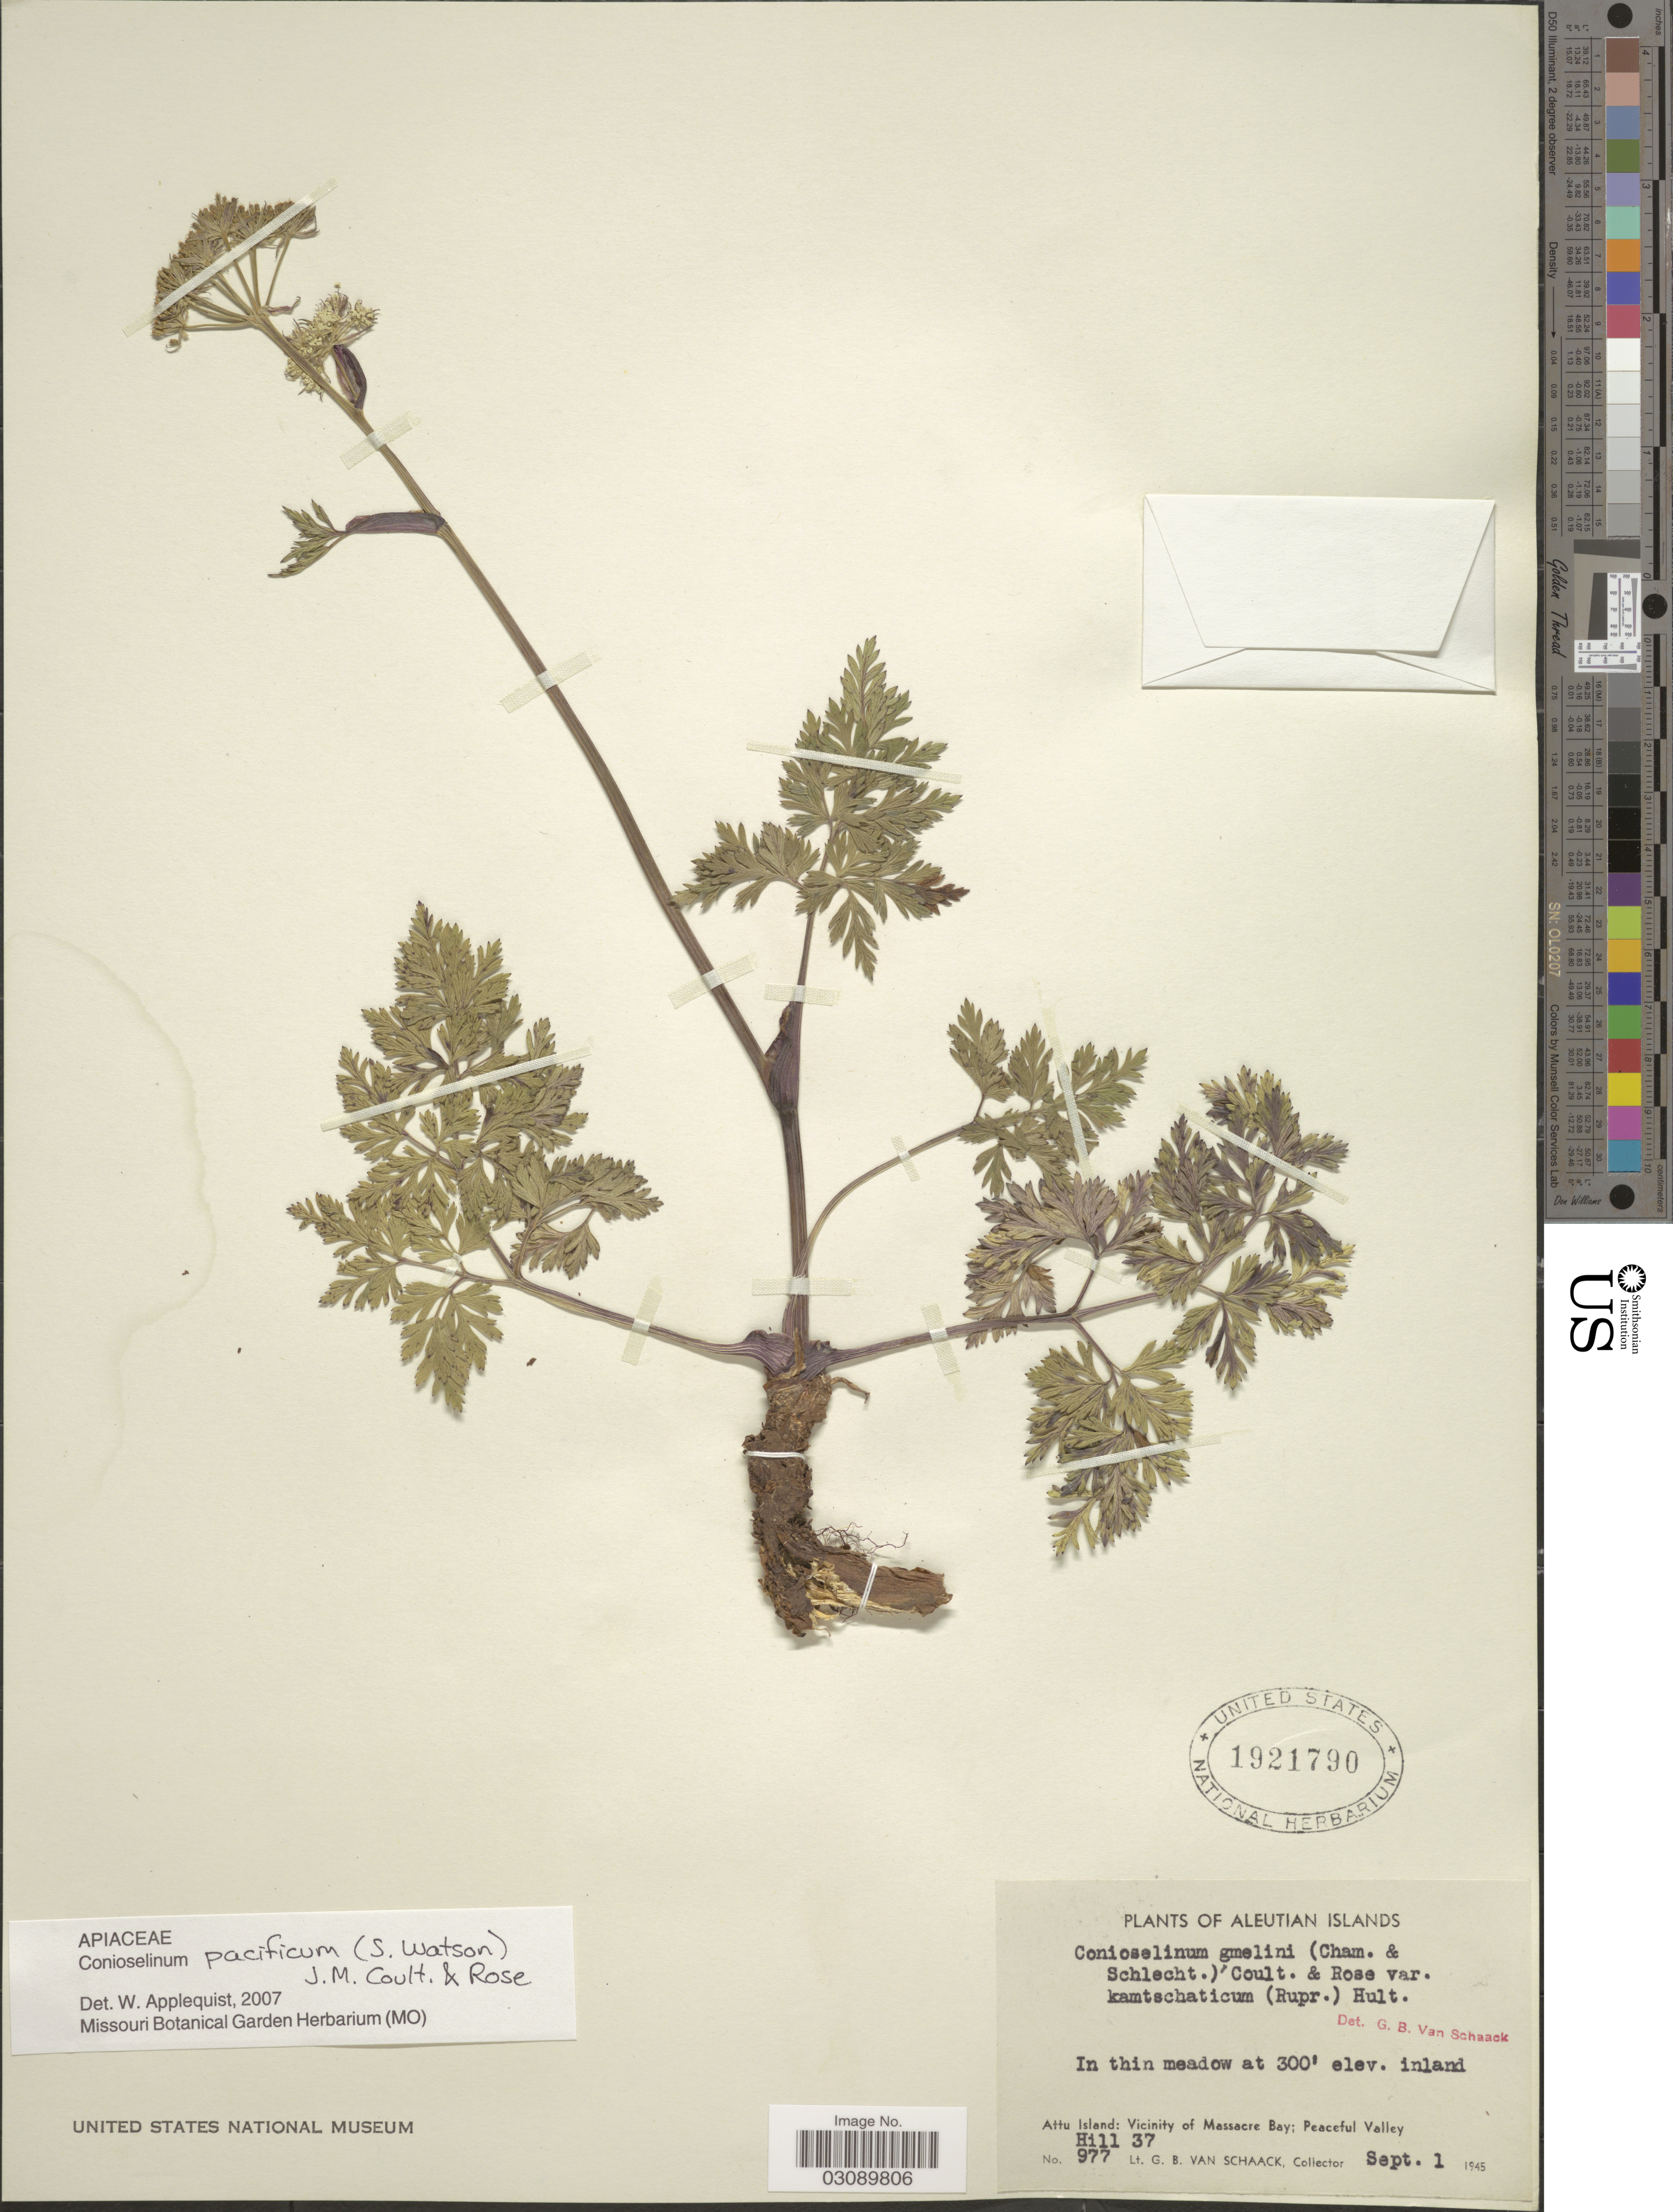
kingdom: Plantae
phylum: Tracheophyta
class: Magnoliopsida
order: Apiales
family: Apiaceae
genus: Conioselinum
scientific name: Conioselinum pacificum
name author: (S. Watson) J.M. Coult. & Rose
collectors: G. Van Schaack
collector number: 977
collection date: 1945-09-01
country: United States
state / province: Alaska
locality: Aleutian Islands. Attu Island: Vicinity of Massacre Bay; Peaceful Valley. Hill 37.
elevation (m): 91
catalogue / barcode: US 1921790